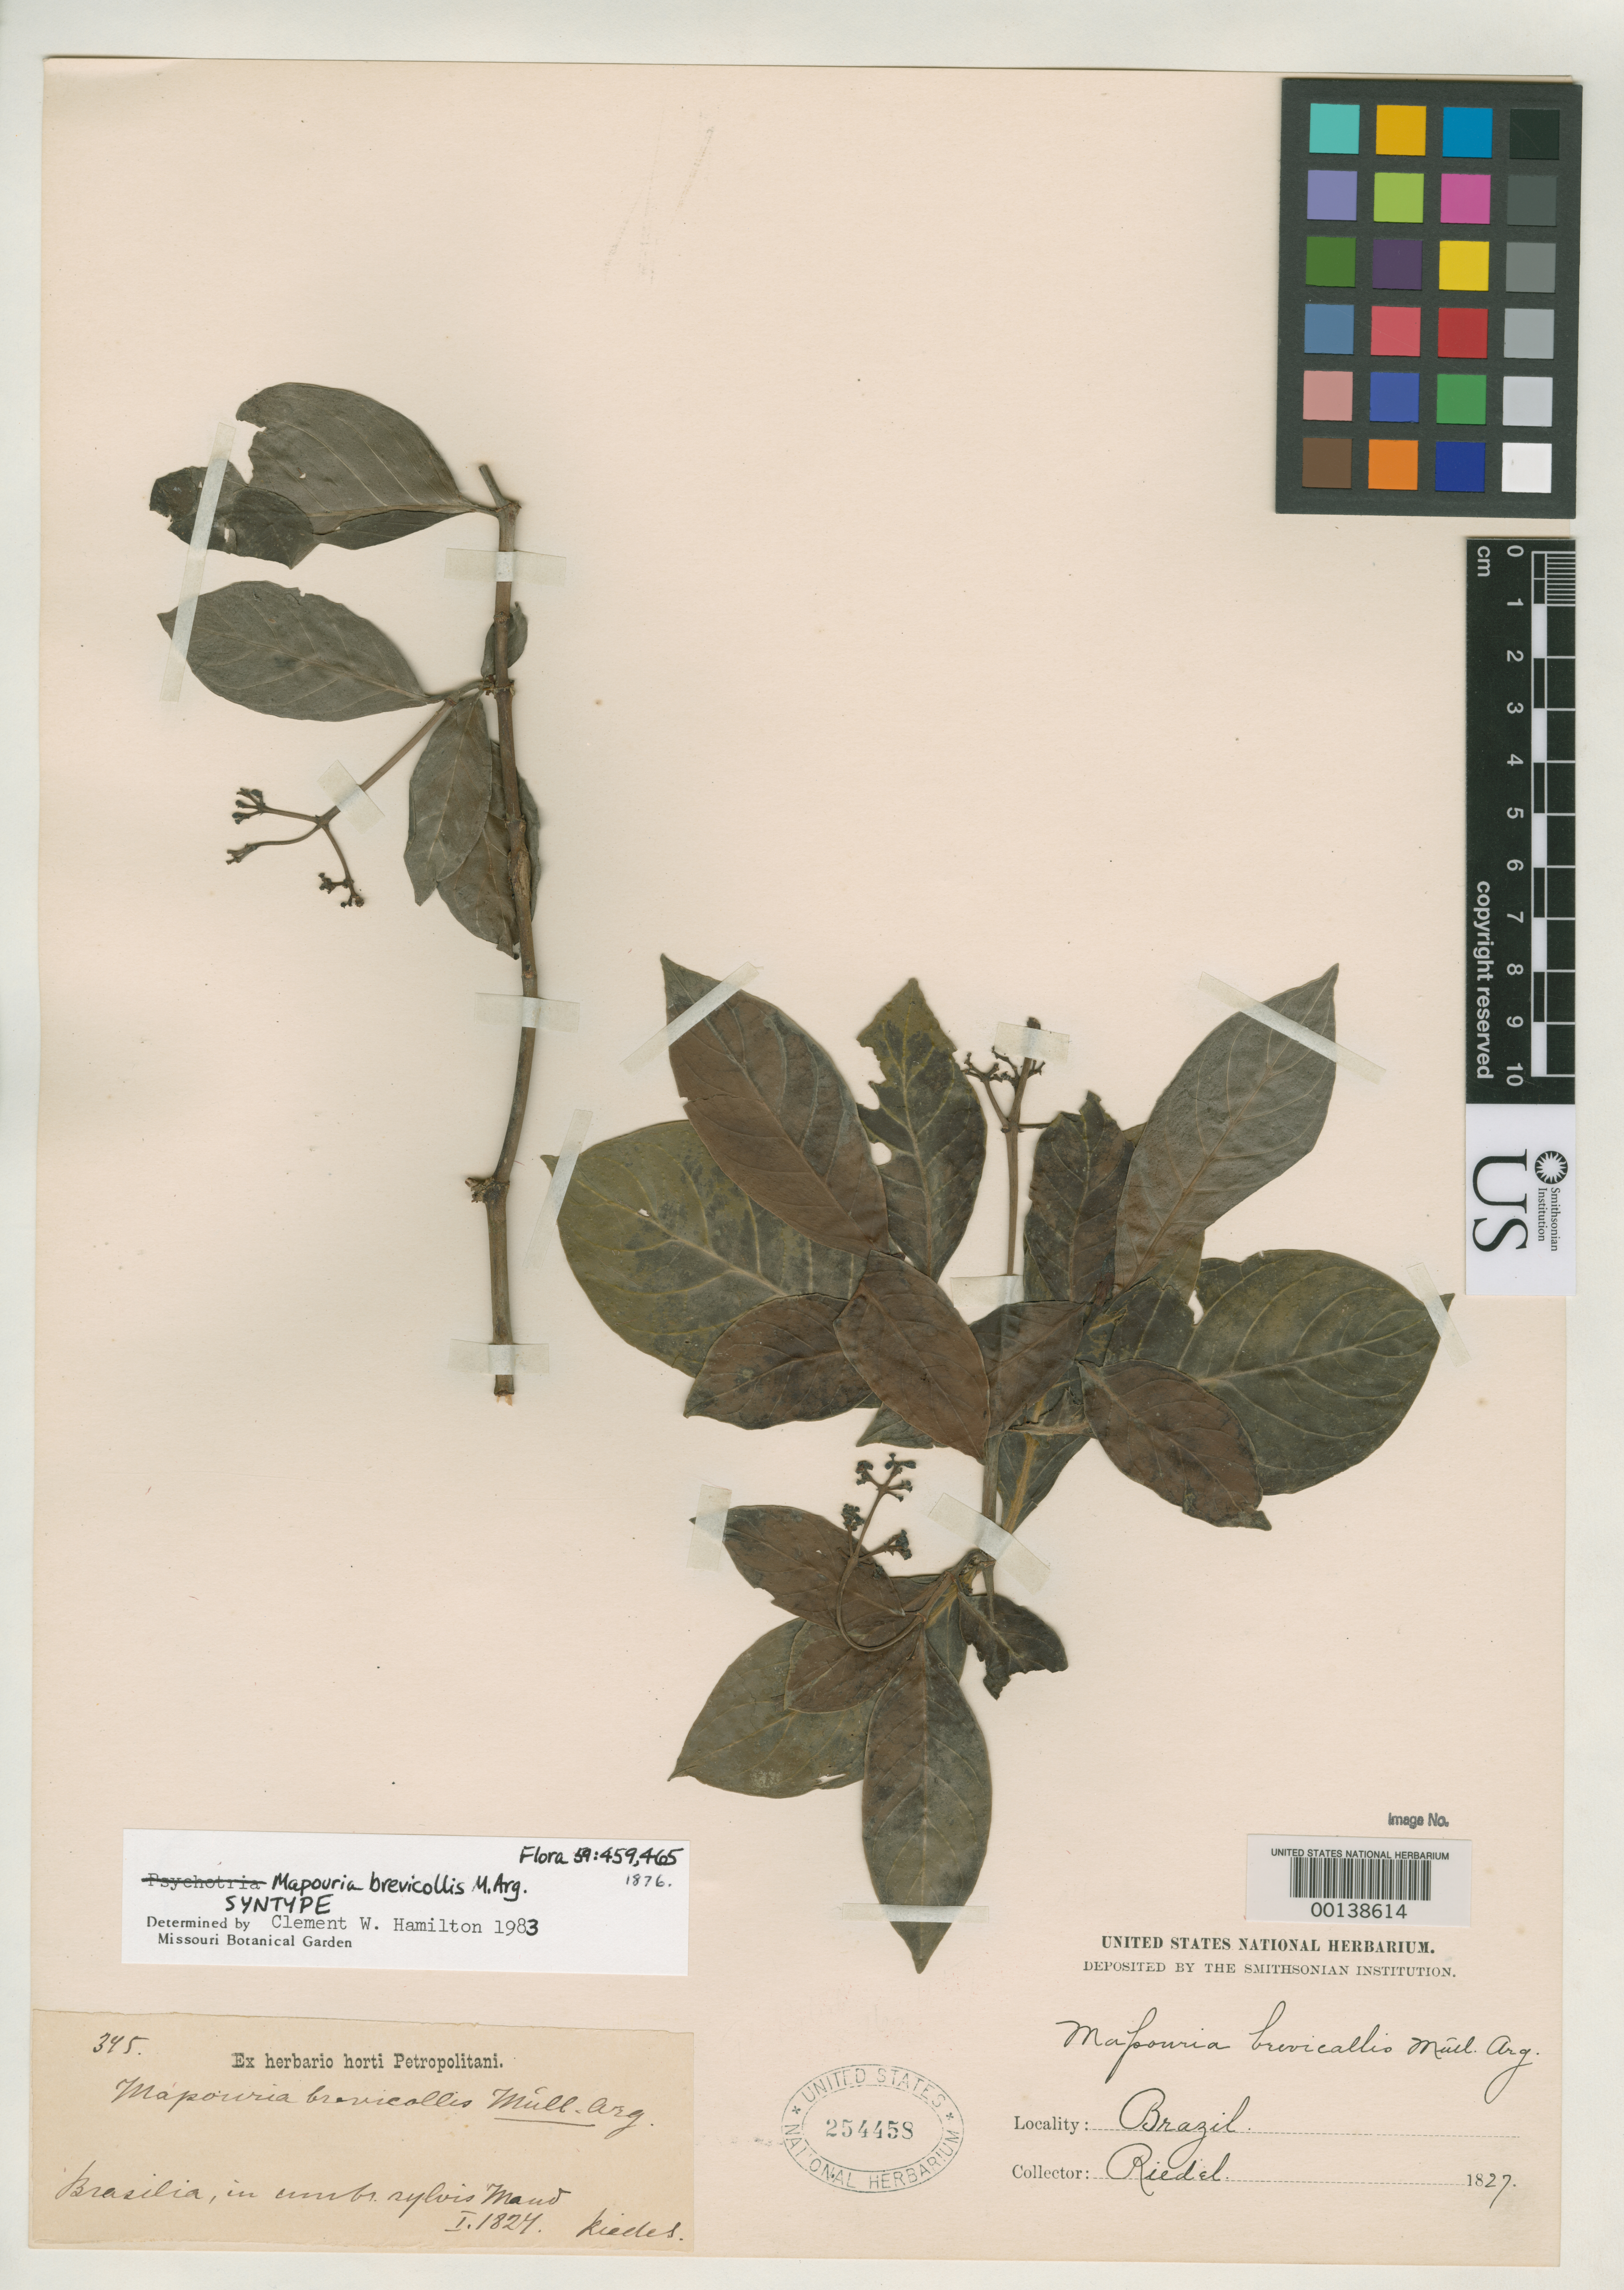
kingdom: Plantae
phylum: Tracheophyta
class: Magnoliopsida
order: Gentianales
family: Rubiaceae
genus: Mapouria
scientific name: Mapouria brevicollis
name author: Müll. Arg.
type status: Isotype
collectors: L. Riedel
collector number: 345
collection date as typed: Jan 1827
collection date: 1827-01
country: Brazil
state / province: Rio de Janeiro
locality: Near Mandioca.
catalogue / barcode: US 254458